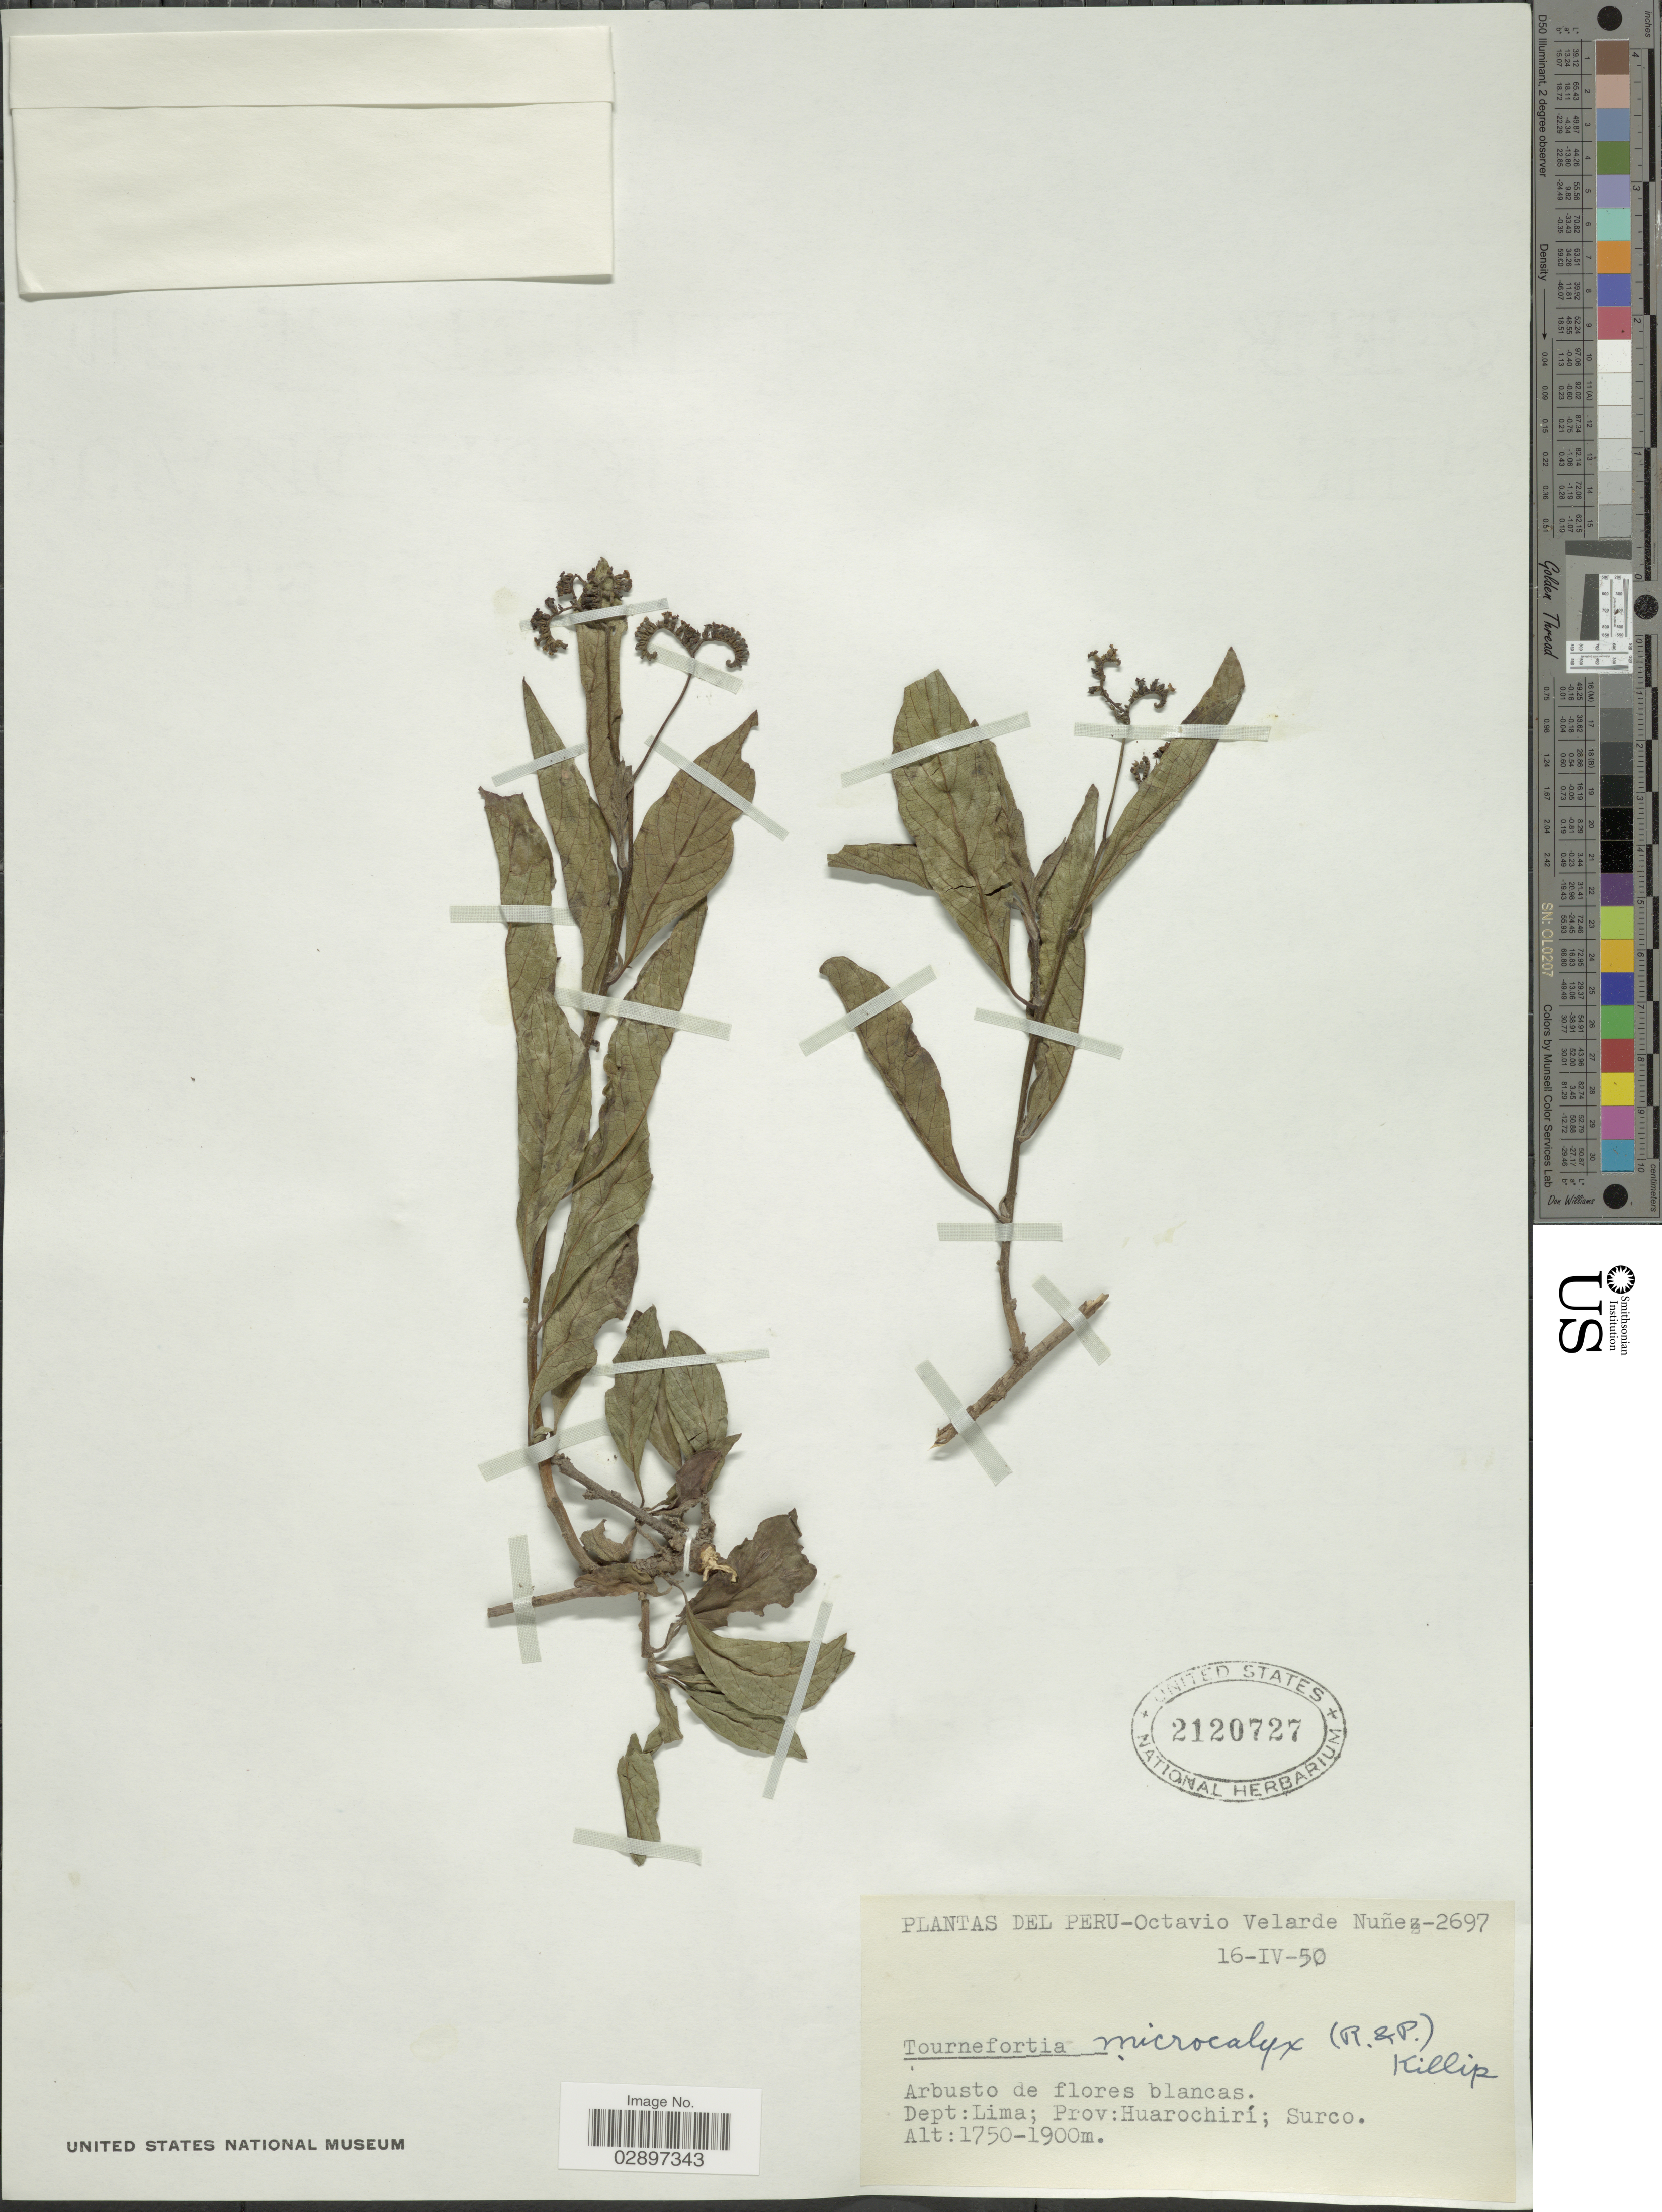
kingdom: Plantae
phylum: Tracheophyta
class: Magnoliopsida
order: Boraginales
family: Heliotropiaceae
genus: Tournefortia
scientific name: Tournefortia microcalyx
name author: (Ruiz & Pav.) I.M. Johnst.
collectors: O. Velarde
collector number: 2697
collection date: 1950-04-16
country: Peru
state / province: Lima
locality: Dept. Lima; Prov. Huarochirí; Surco.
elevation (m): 1750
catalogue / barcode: US 2120727